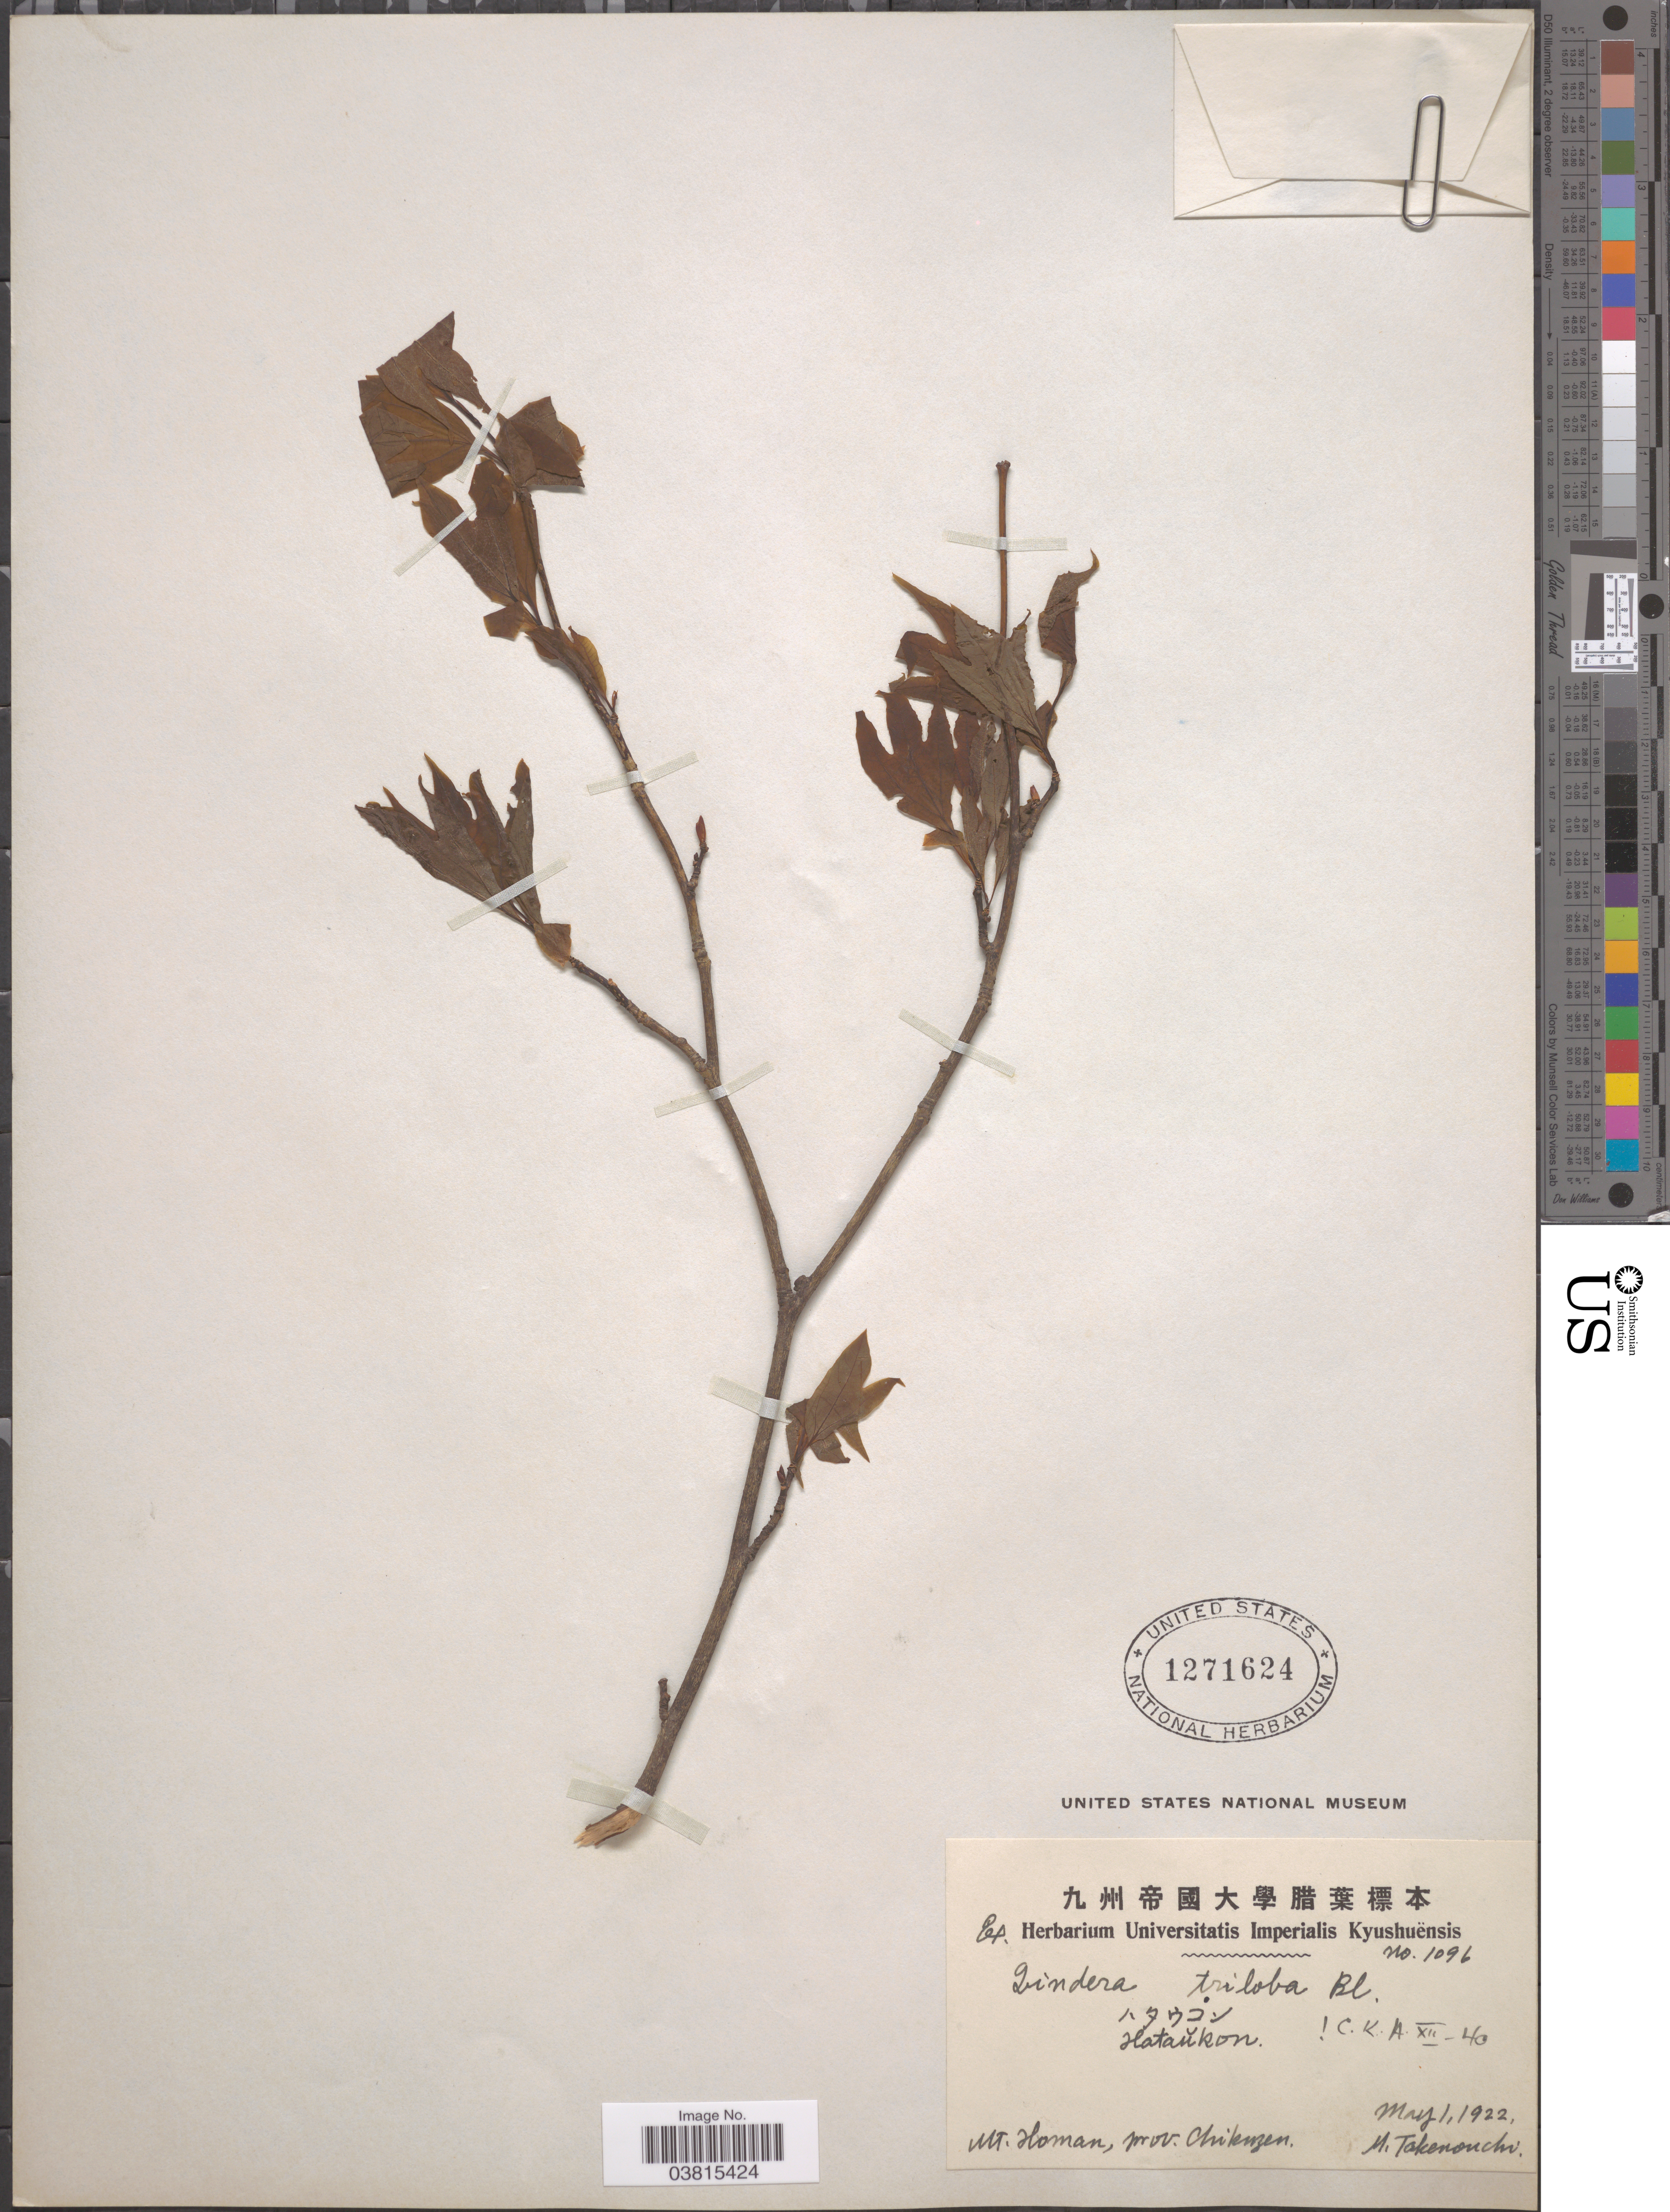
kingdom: Plantae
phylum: Tracheophyta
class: Magnoliopsida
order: Laurales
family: Lauraceae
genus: Lindera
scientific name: Lindera triloba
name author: (Siebold & Zucc.) Blume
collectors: M. Takenonchi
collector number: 1096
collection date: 1922-05-01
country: Japan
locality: Mt. Homan, prov. Chikuzen.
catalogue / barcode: US 1271624